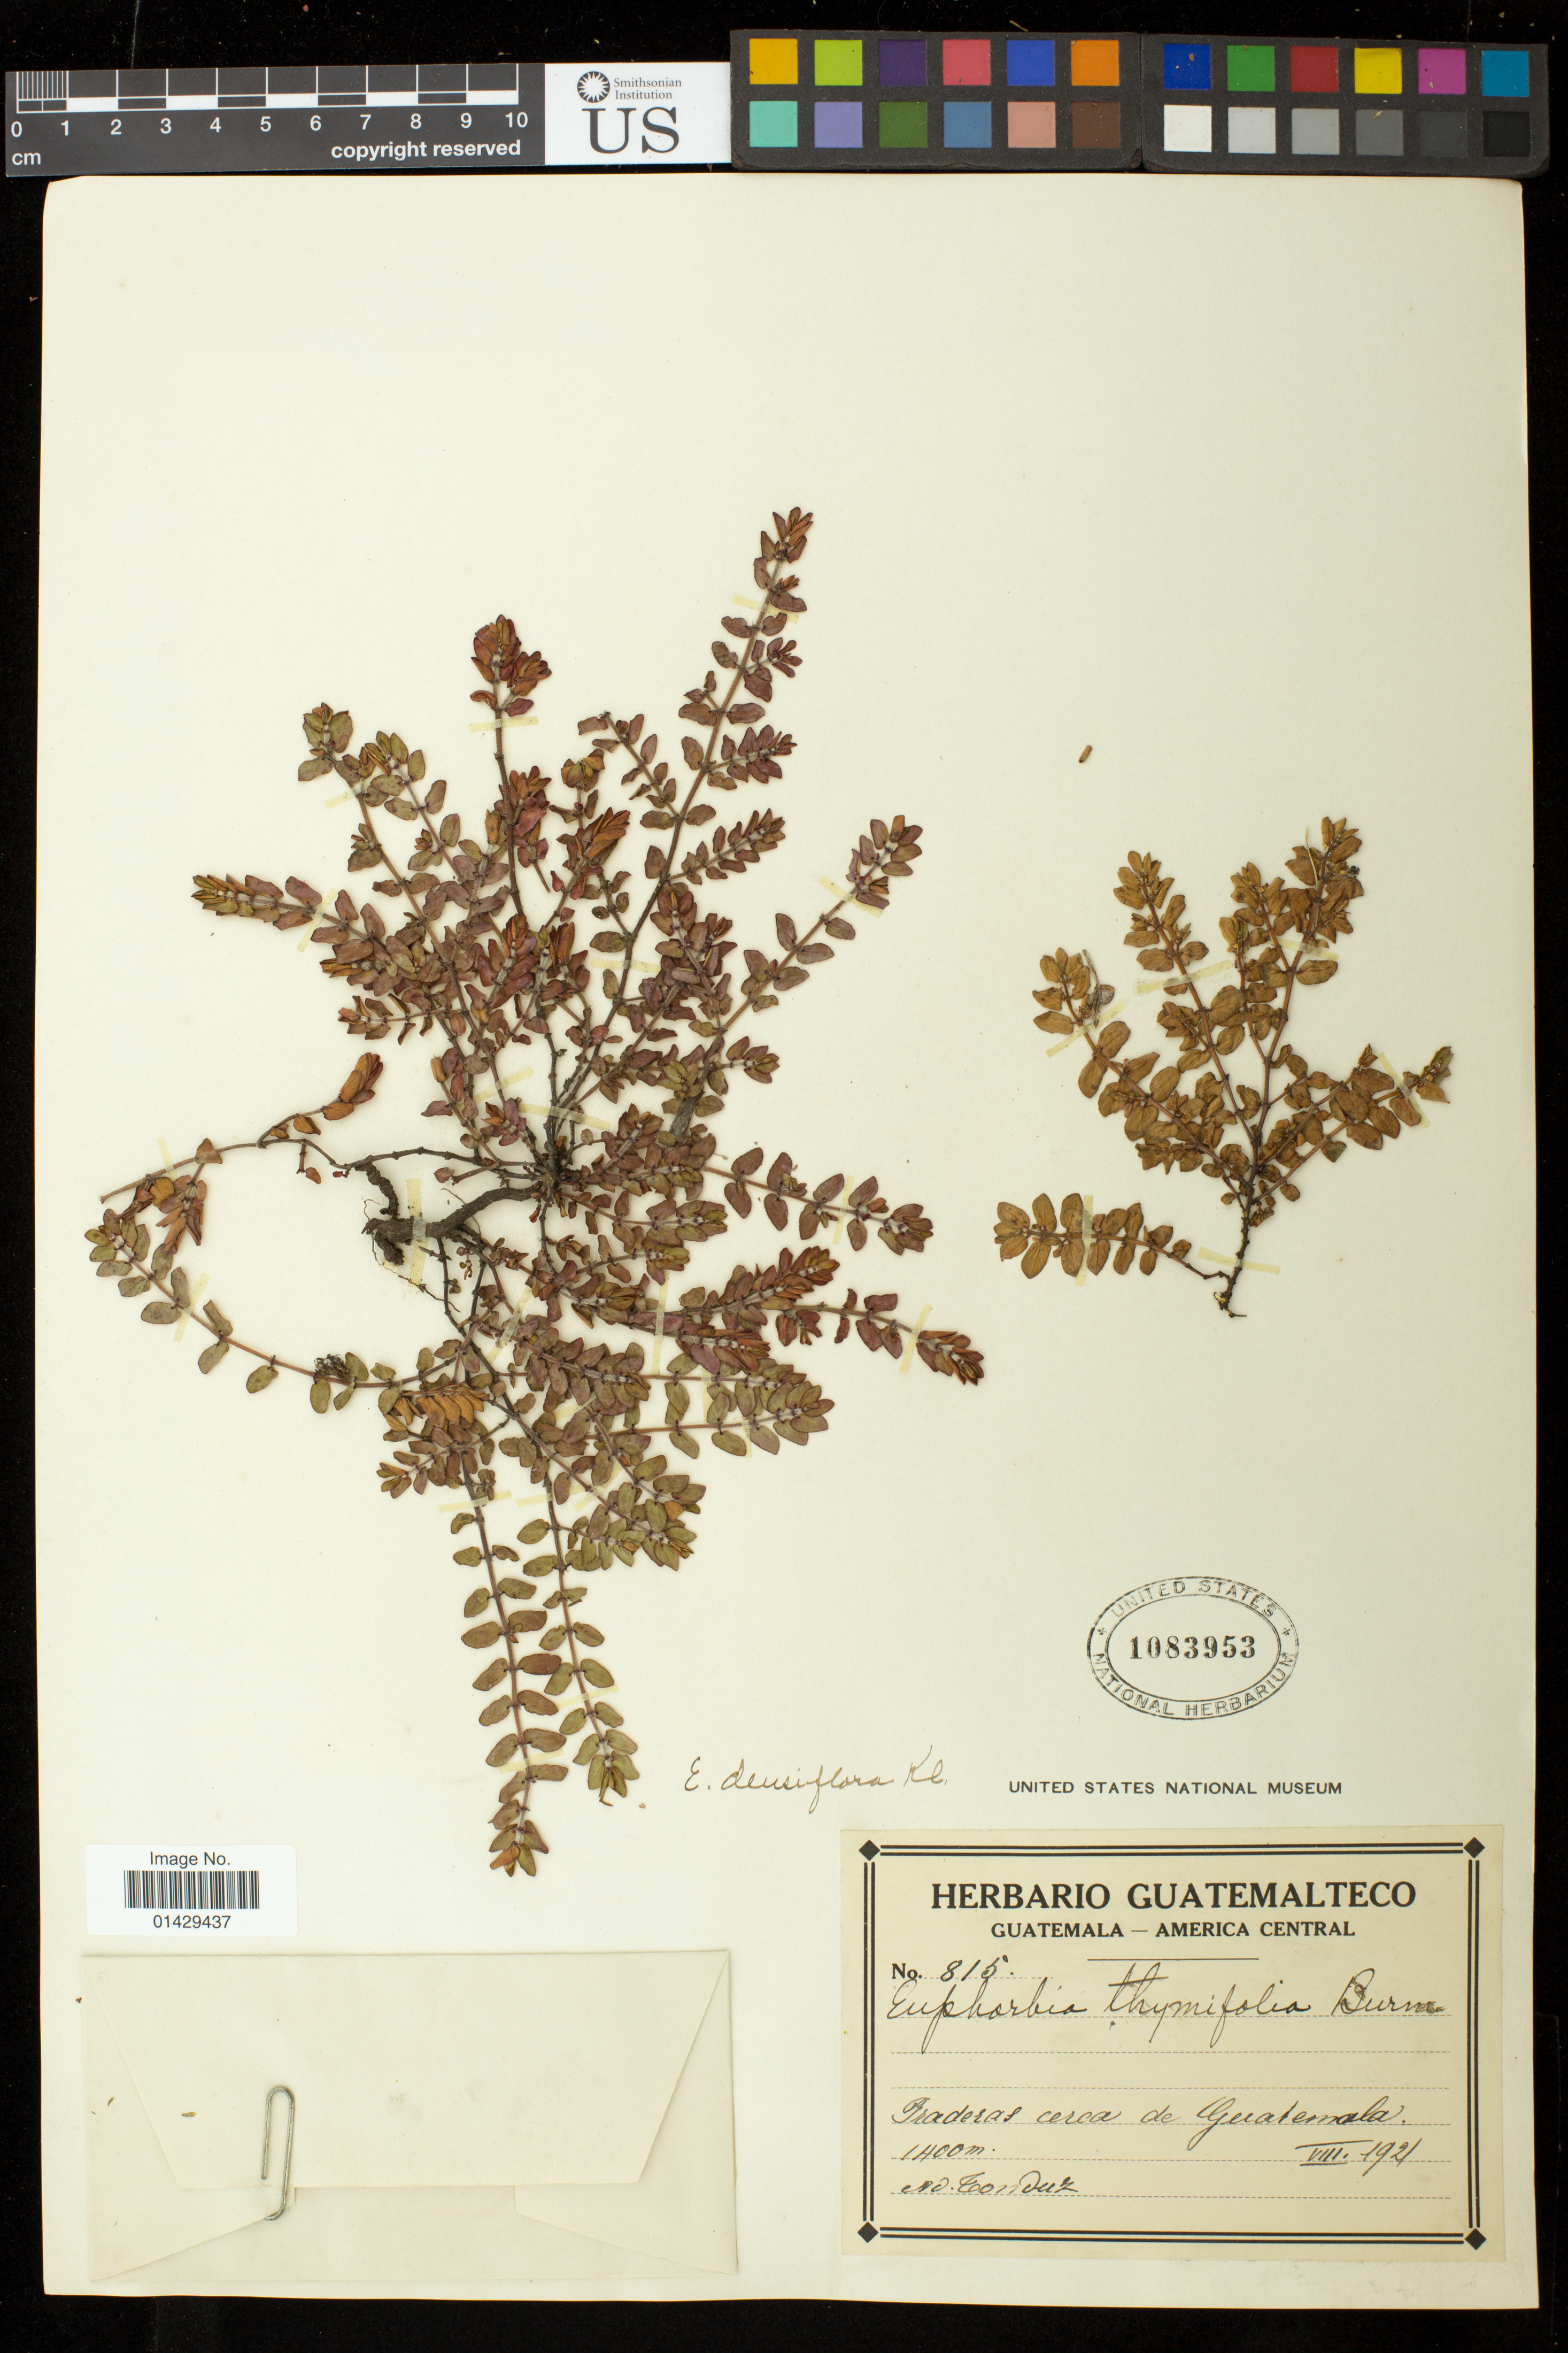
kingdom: Plantae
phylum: Tracheophyta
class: Magnoliopsida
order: Malpighiales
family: Euphorbiaceae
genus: Euphorbia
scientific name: Euphorbia densiflora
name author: (Klotzsch & Garcke) Klotzsch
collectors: A. Tonduz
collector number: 815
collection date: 1921-08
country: Guatemala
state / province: Guatemala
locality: Praderas cerca de Guatemala.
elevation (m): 1400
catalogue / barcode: US 1083953